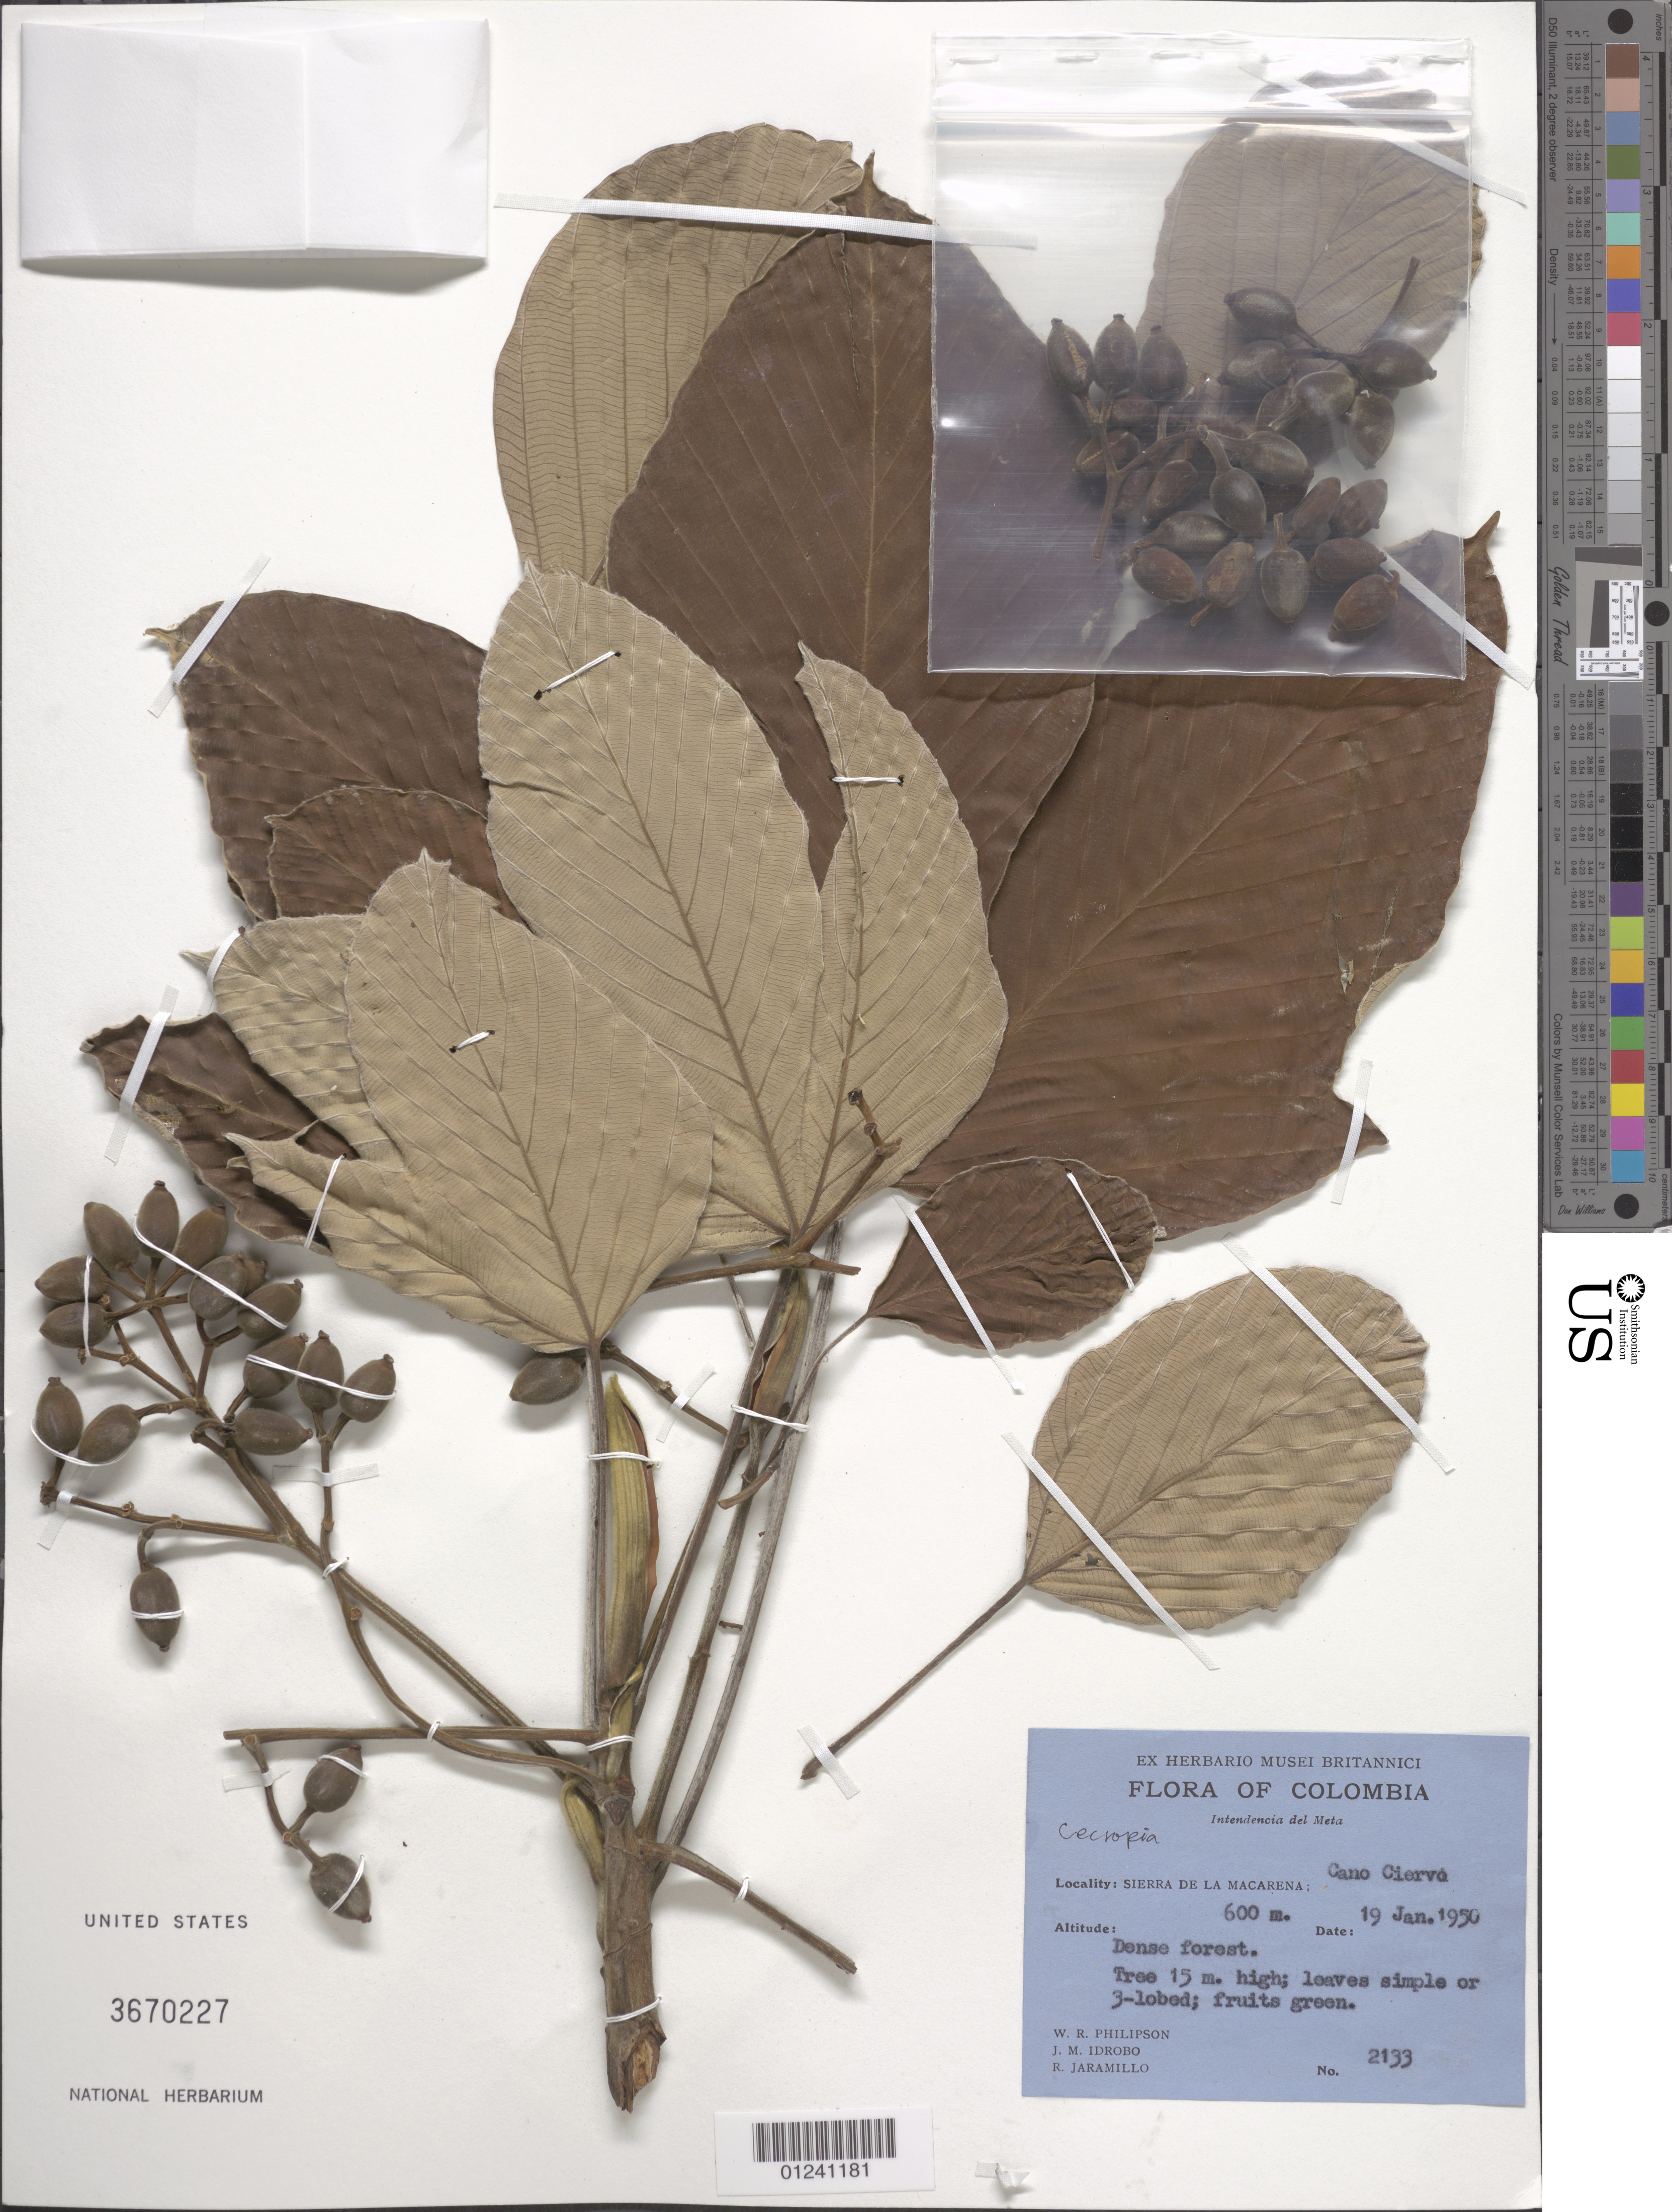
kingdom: Plantae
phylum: Tracheophyta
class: Magnoliopsida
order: Rosales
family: Urticaceae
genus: Cecropia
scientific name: Cecropia sp.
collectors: W. R. Philipson, J. M. Idrobo & R. Jaramillo M.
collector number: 2133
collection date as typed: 19 Jan 1950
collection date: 1950-01-19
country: Colombia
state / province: Meta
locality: Sierra de la Macarena; Cano Cierva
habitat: dense forest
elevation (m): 600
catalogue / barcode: US 3670227